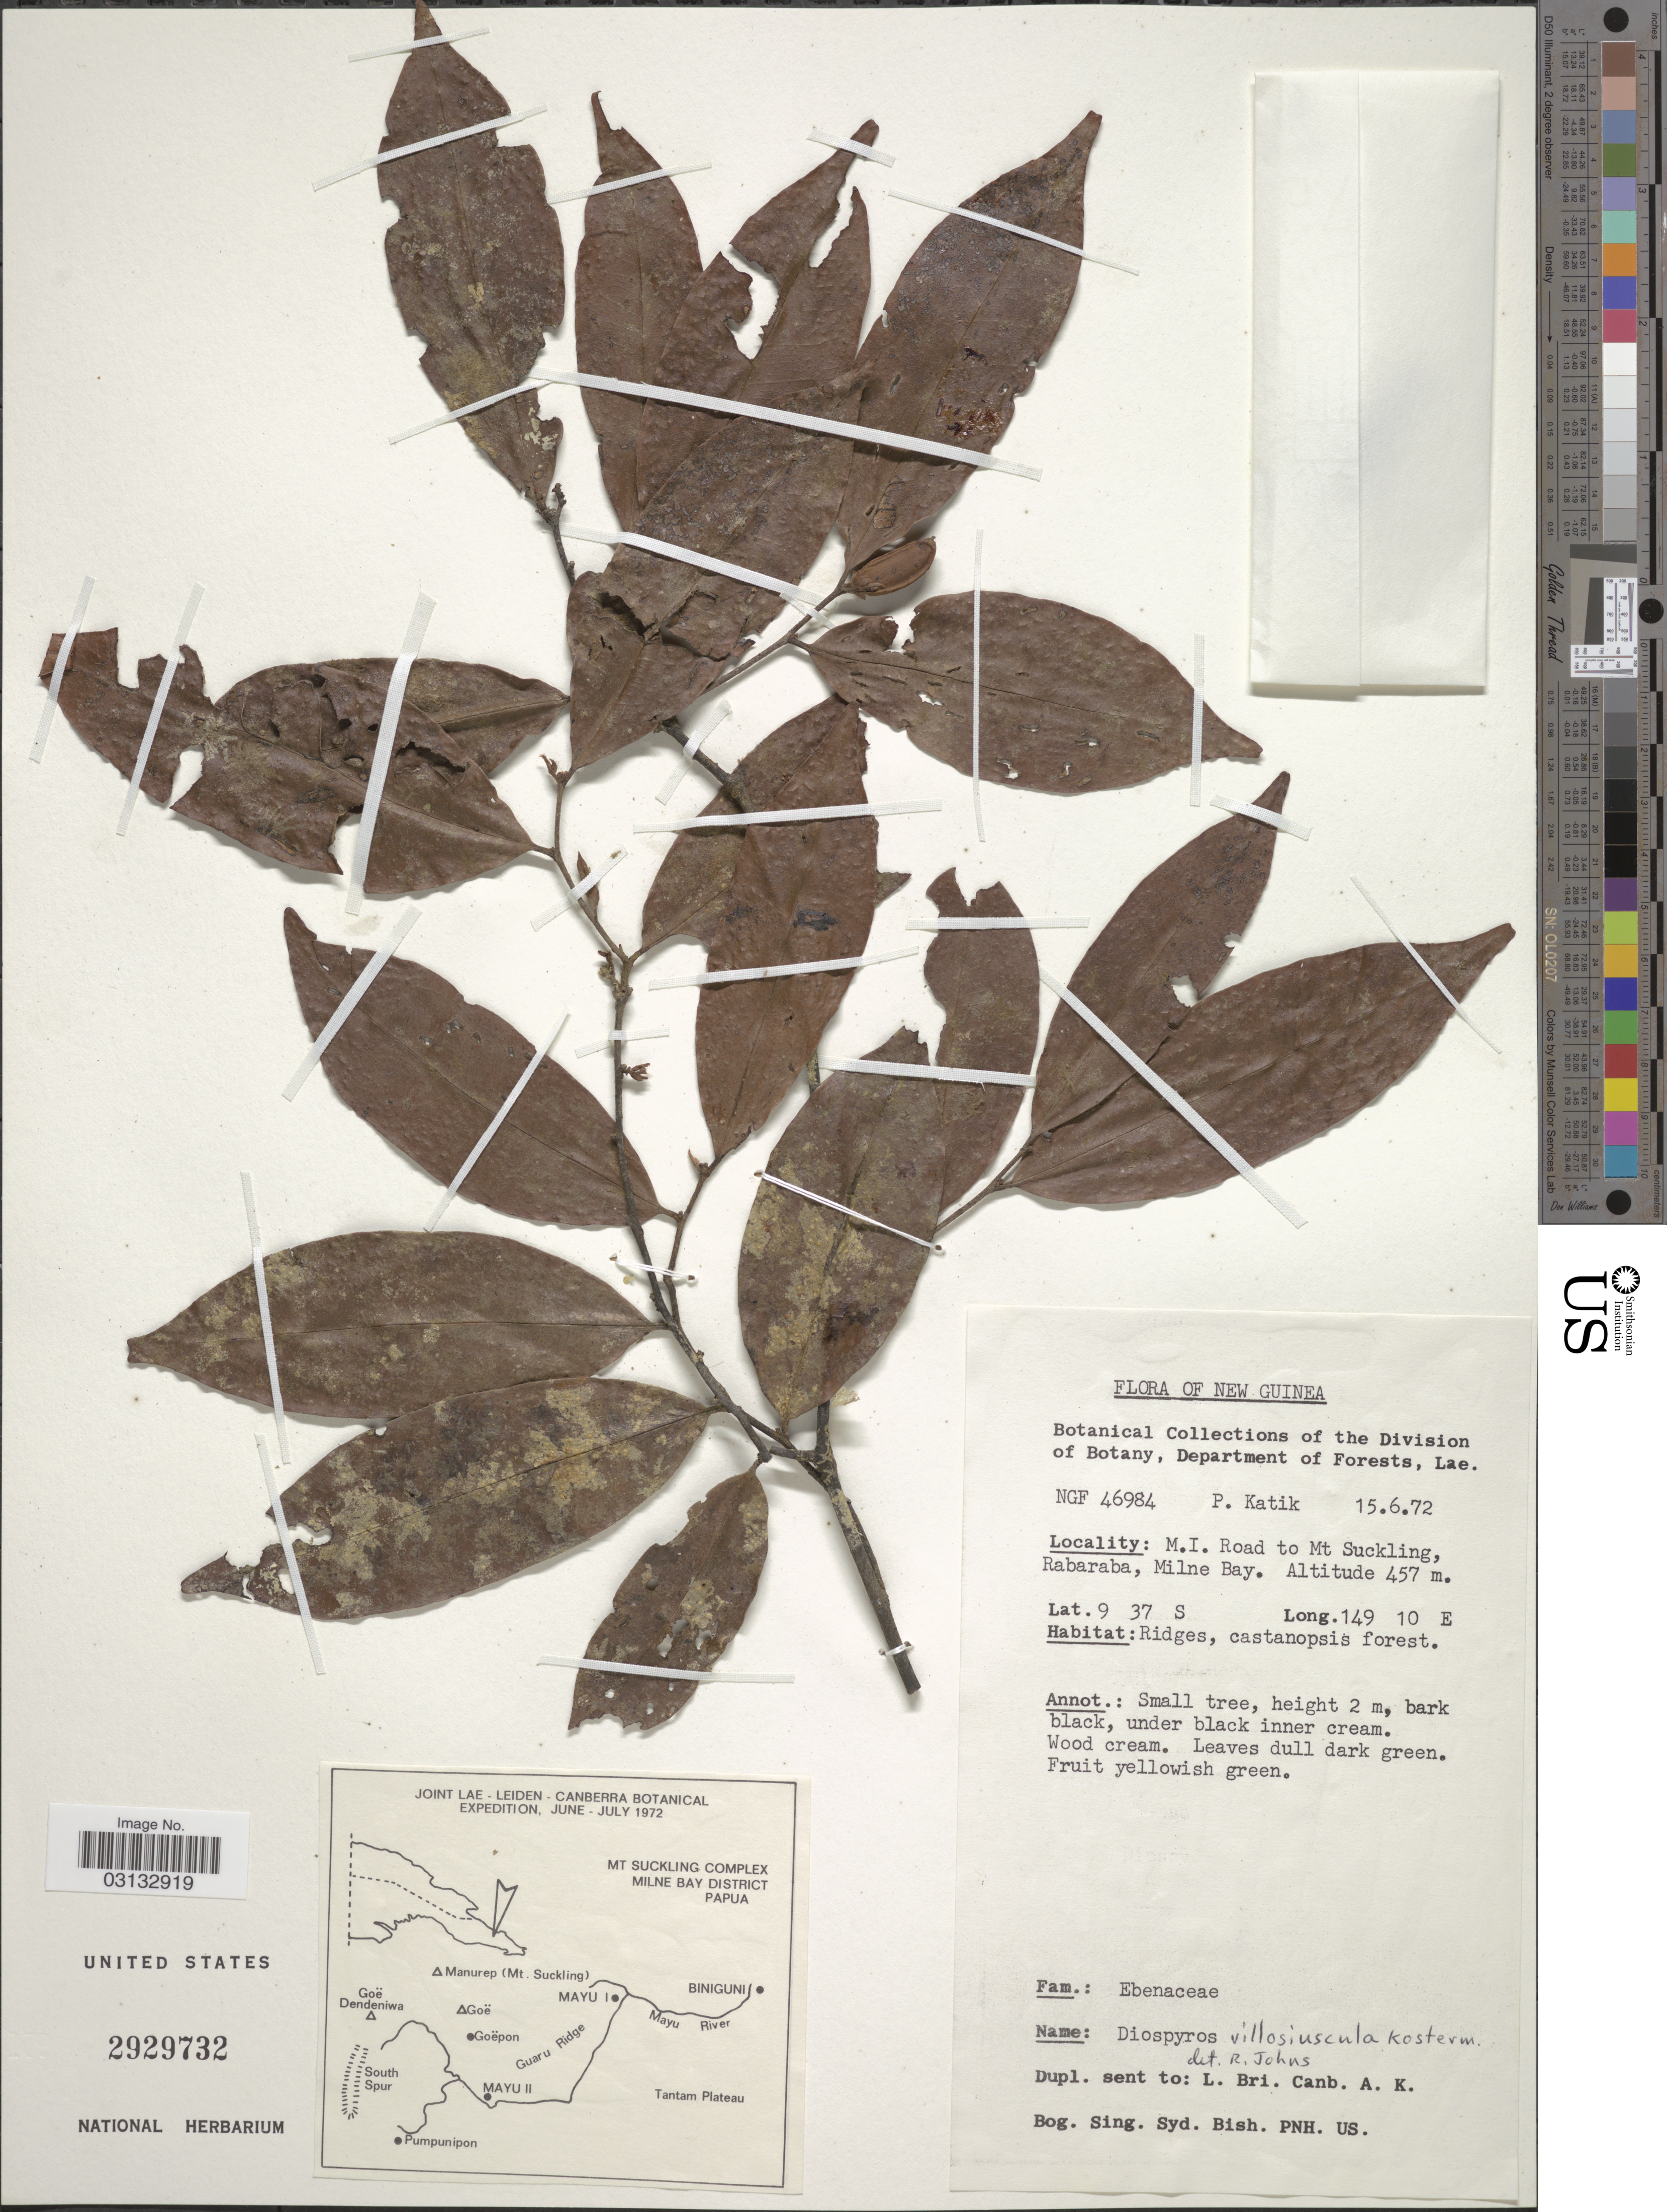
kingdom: Plantae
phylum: Tracheophyta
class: Magnoliopsida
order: Ericales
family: Ebenaceae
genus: Diospyros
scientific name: Diospyros villosiuscula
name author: Kosterm.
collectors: P. Katik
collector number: NGF46984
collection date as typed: Transcribed d/m/y: 15/6/72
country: Papua New Guinea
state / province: Milne Bay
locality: New Guinea, M.I. Road to Mt Suckling, Rabaraba, Milne Bay.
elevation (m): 457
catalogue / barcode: US 2929732